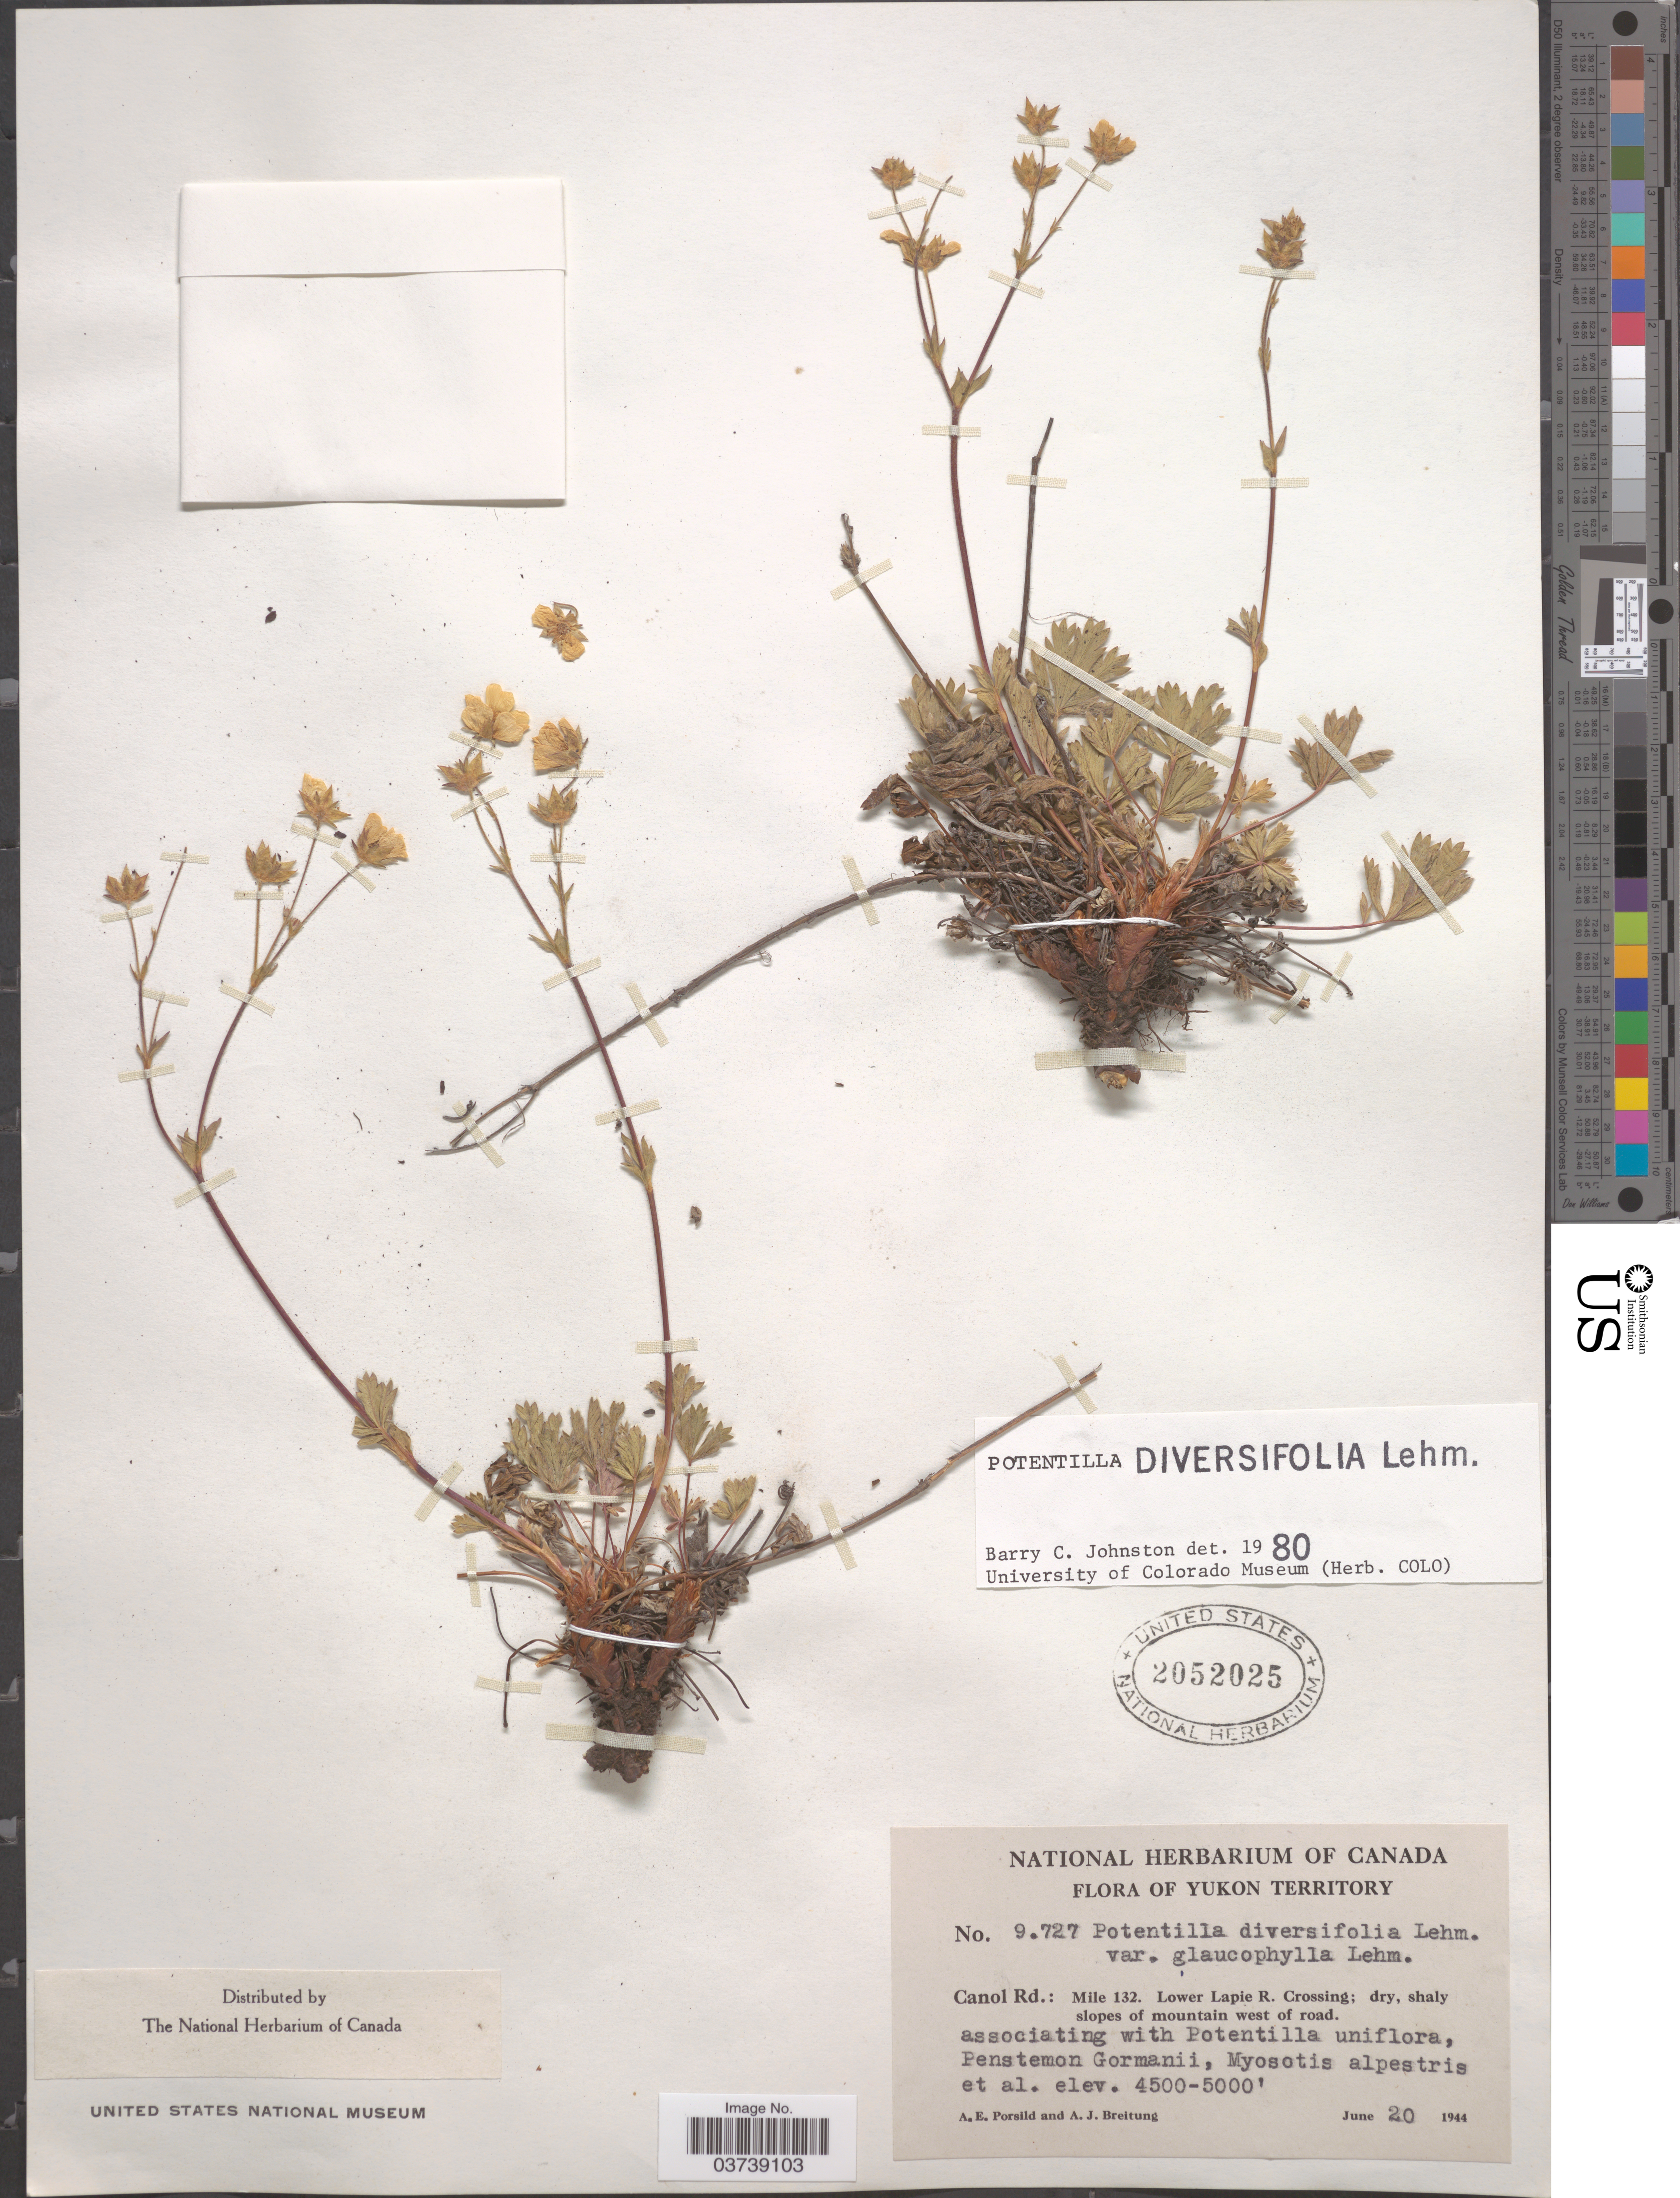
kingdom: Plantae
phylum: Tracheophyta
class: Magnoliopsida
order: Rosales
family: Rosaceae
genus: Potentilla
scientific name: Potentilla diversifolia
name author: Lehm.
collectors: A. E. Porsild & A. Breitung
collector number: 9727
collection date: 1944-06-20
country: Canada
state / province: Yukon Territory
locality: Canol Rd.: Mile 132. Lower Lapie R. Crossing; dry, shaly slopes of mountain west road.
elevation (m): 1372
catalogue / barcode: US 2052025